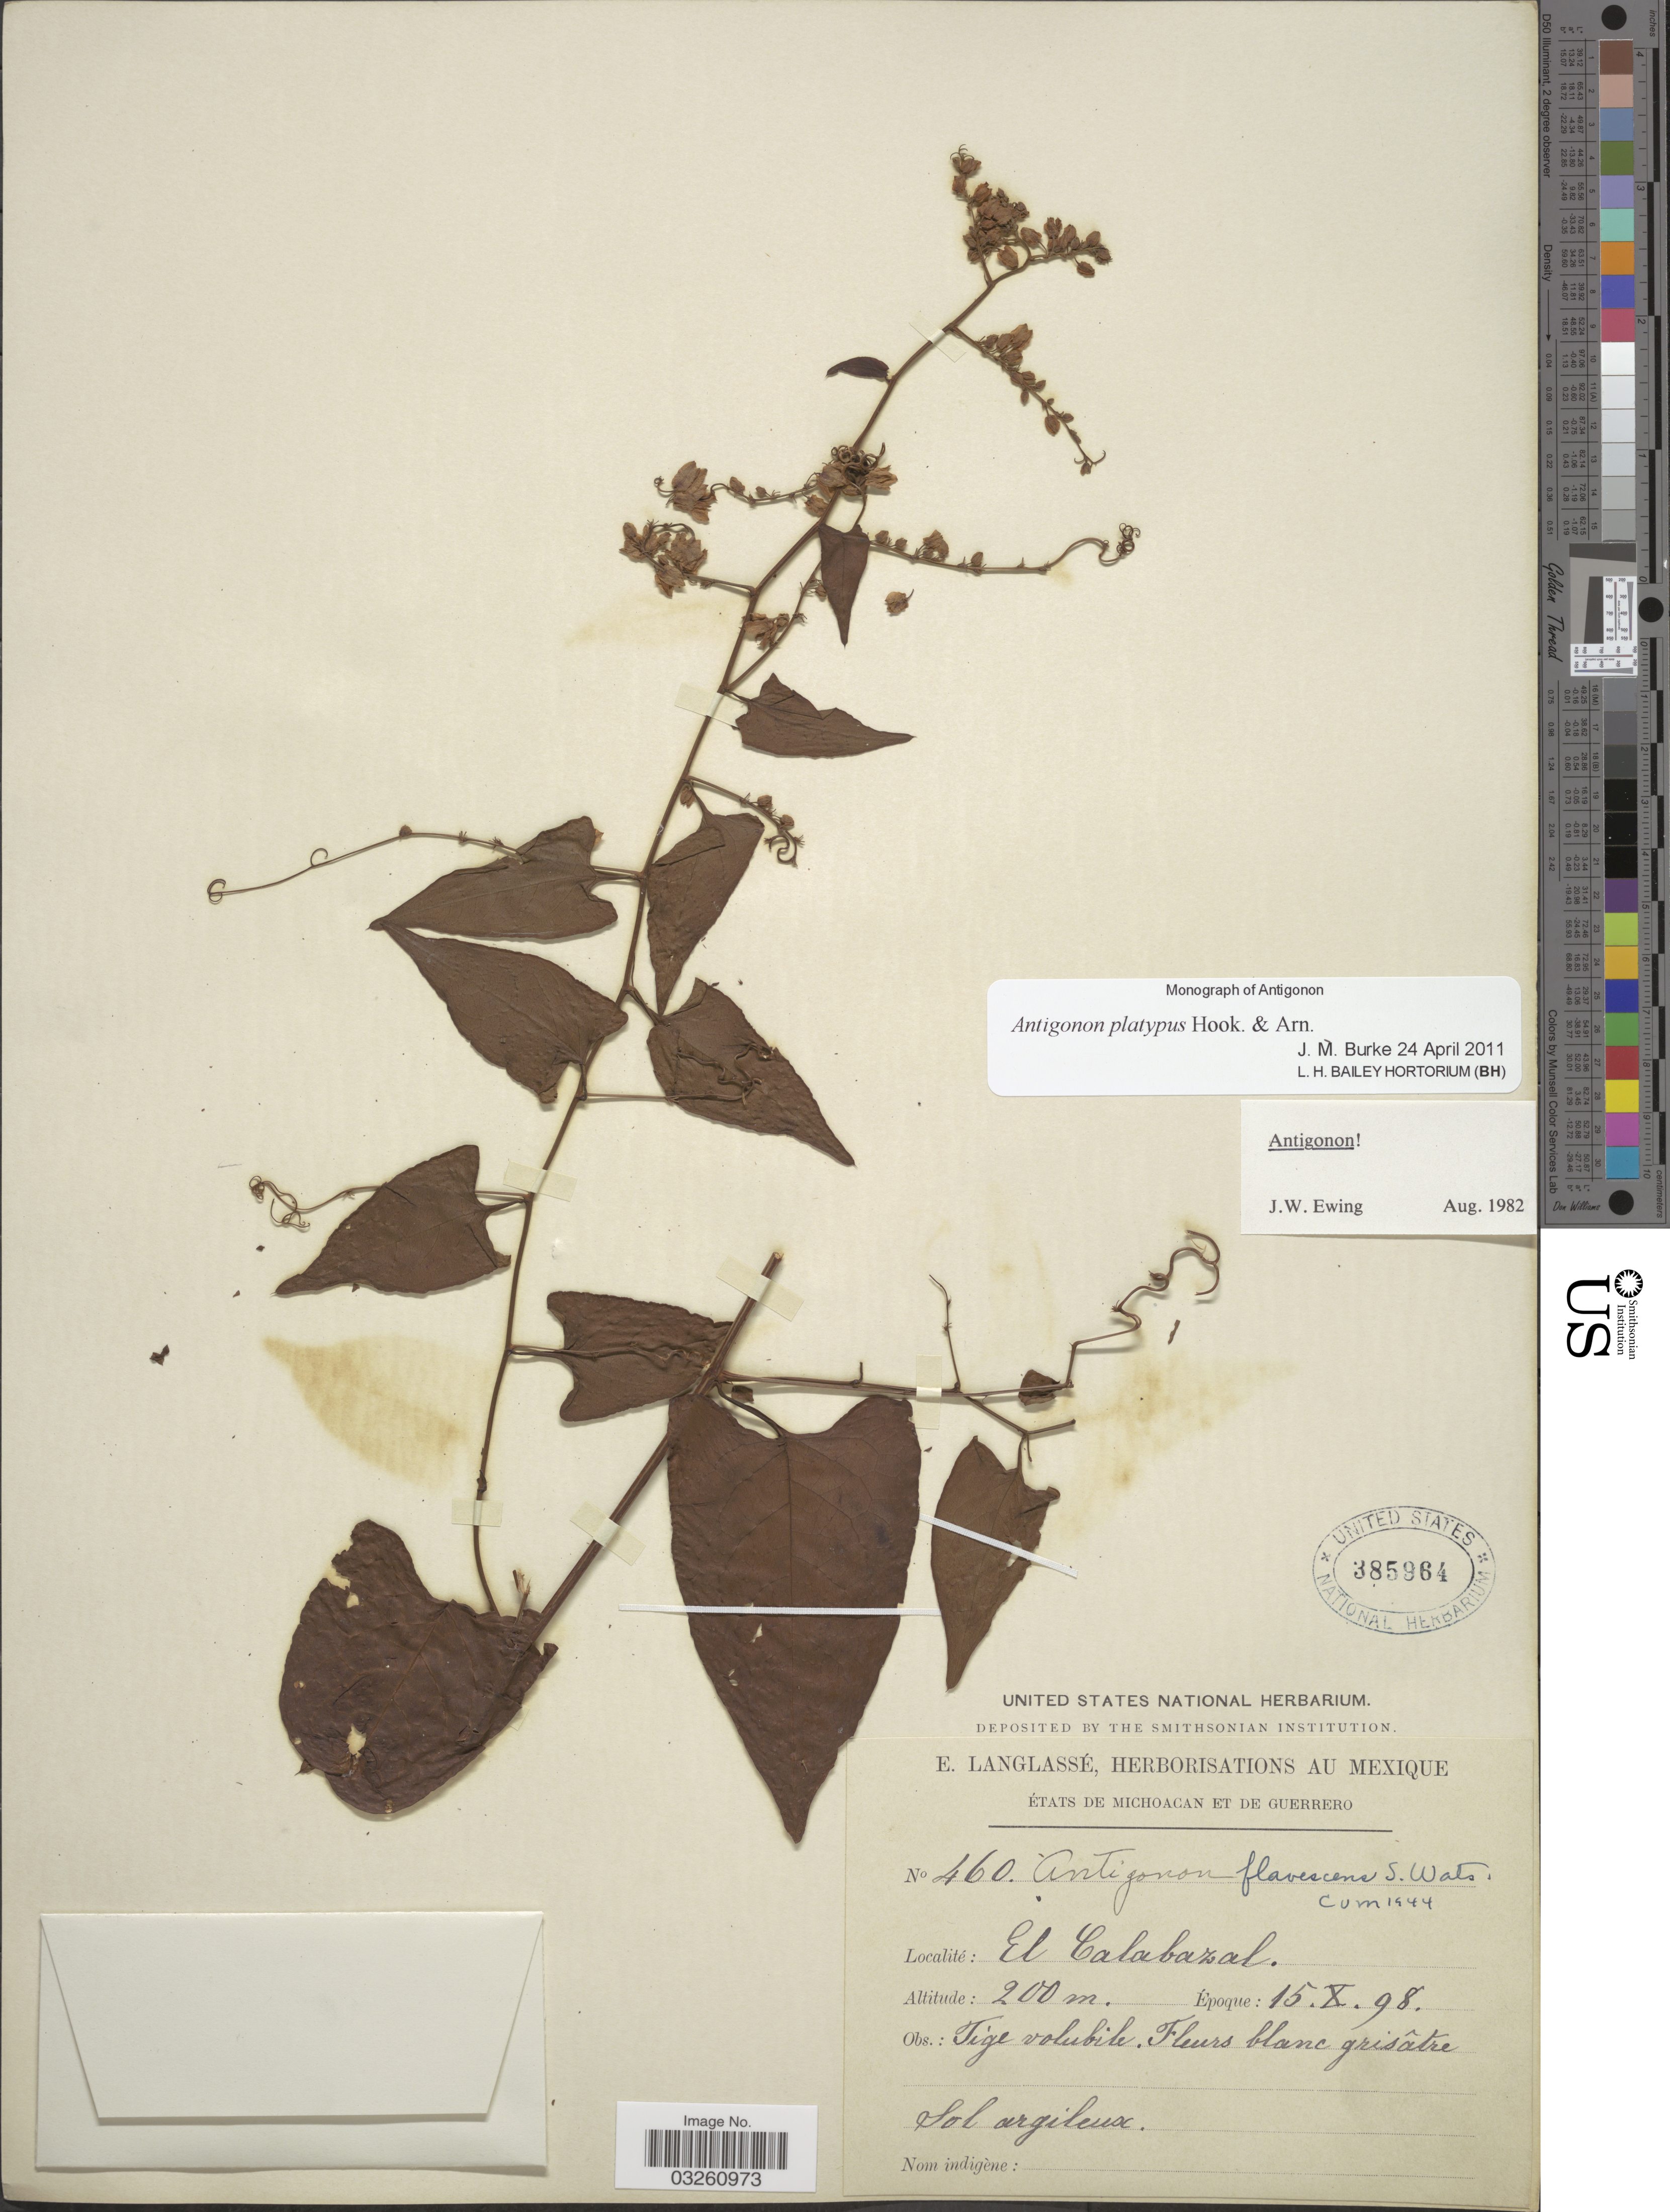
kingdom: Plantae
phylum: Tracheophyta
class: Magnoliopsida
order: Caryophyllales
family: Polygonaceae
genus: Antigonon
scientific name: Antigonon platypus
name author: Hook. & Arn.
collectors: E. Langlassé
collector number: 460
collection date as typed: Transcribed d/m/y: 15/10/98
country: Mexico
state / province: Guerrero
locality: États de Michoacan et de Guerrero. El Calabazal.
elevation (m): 200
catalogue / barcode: US 385964